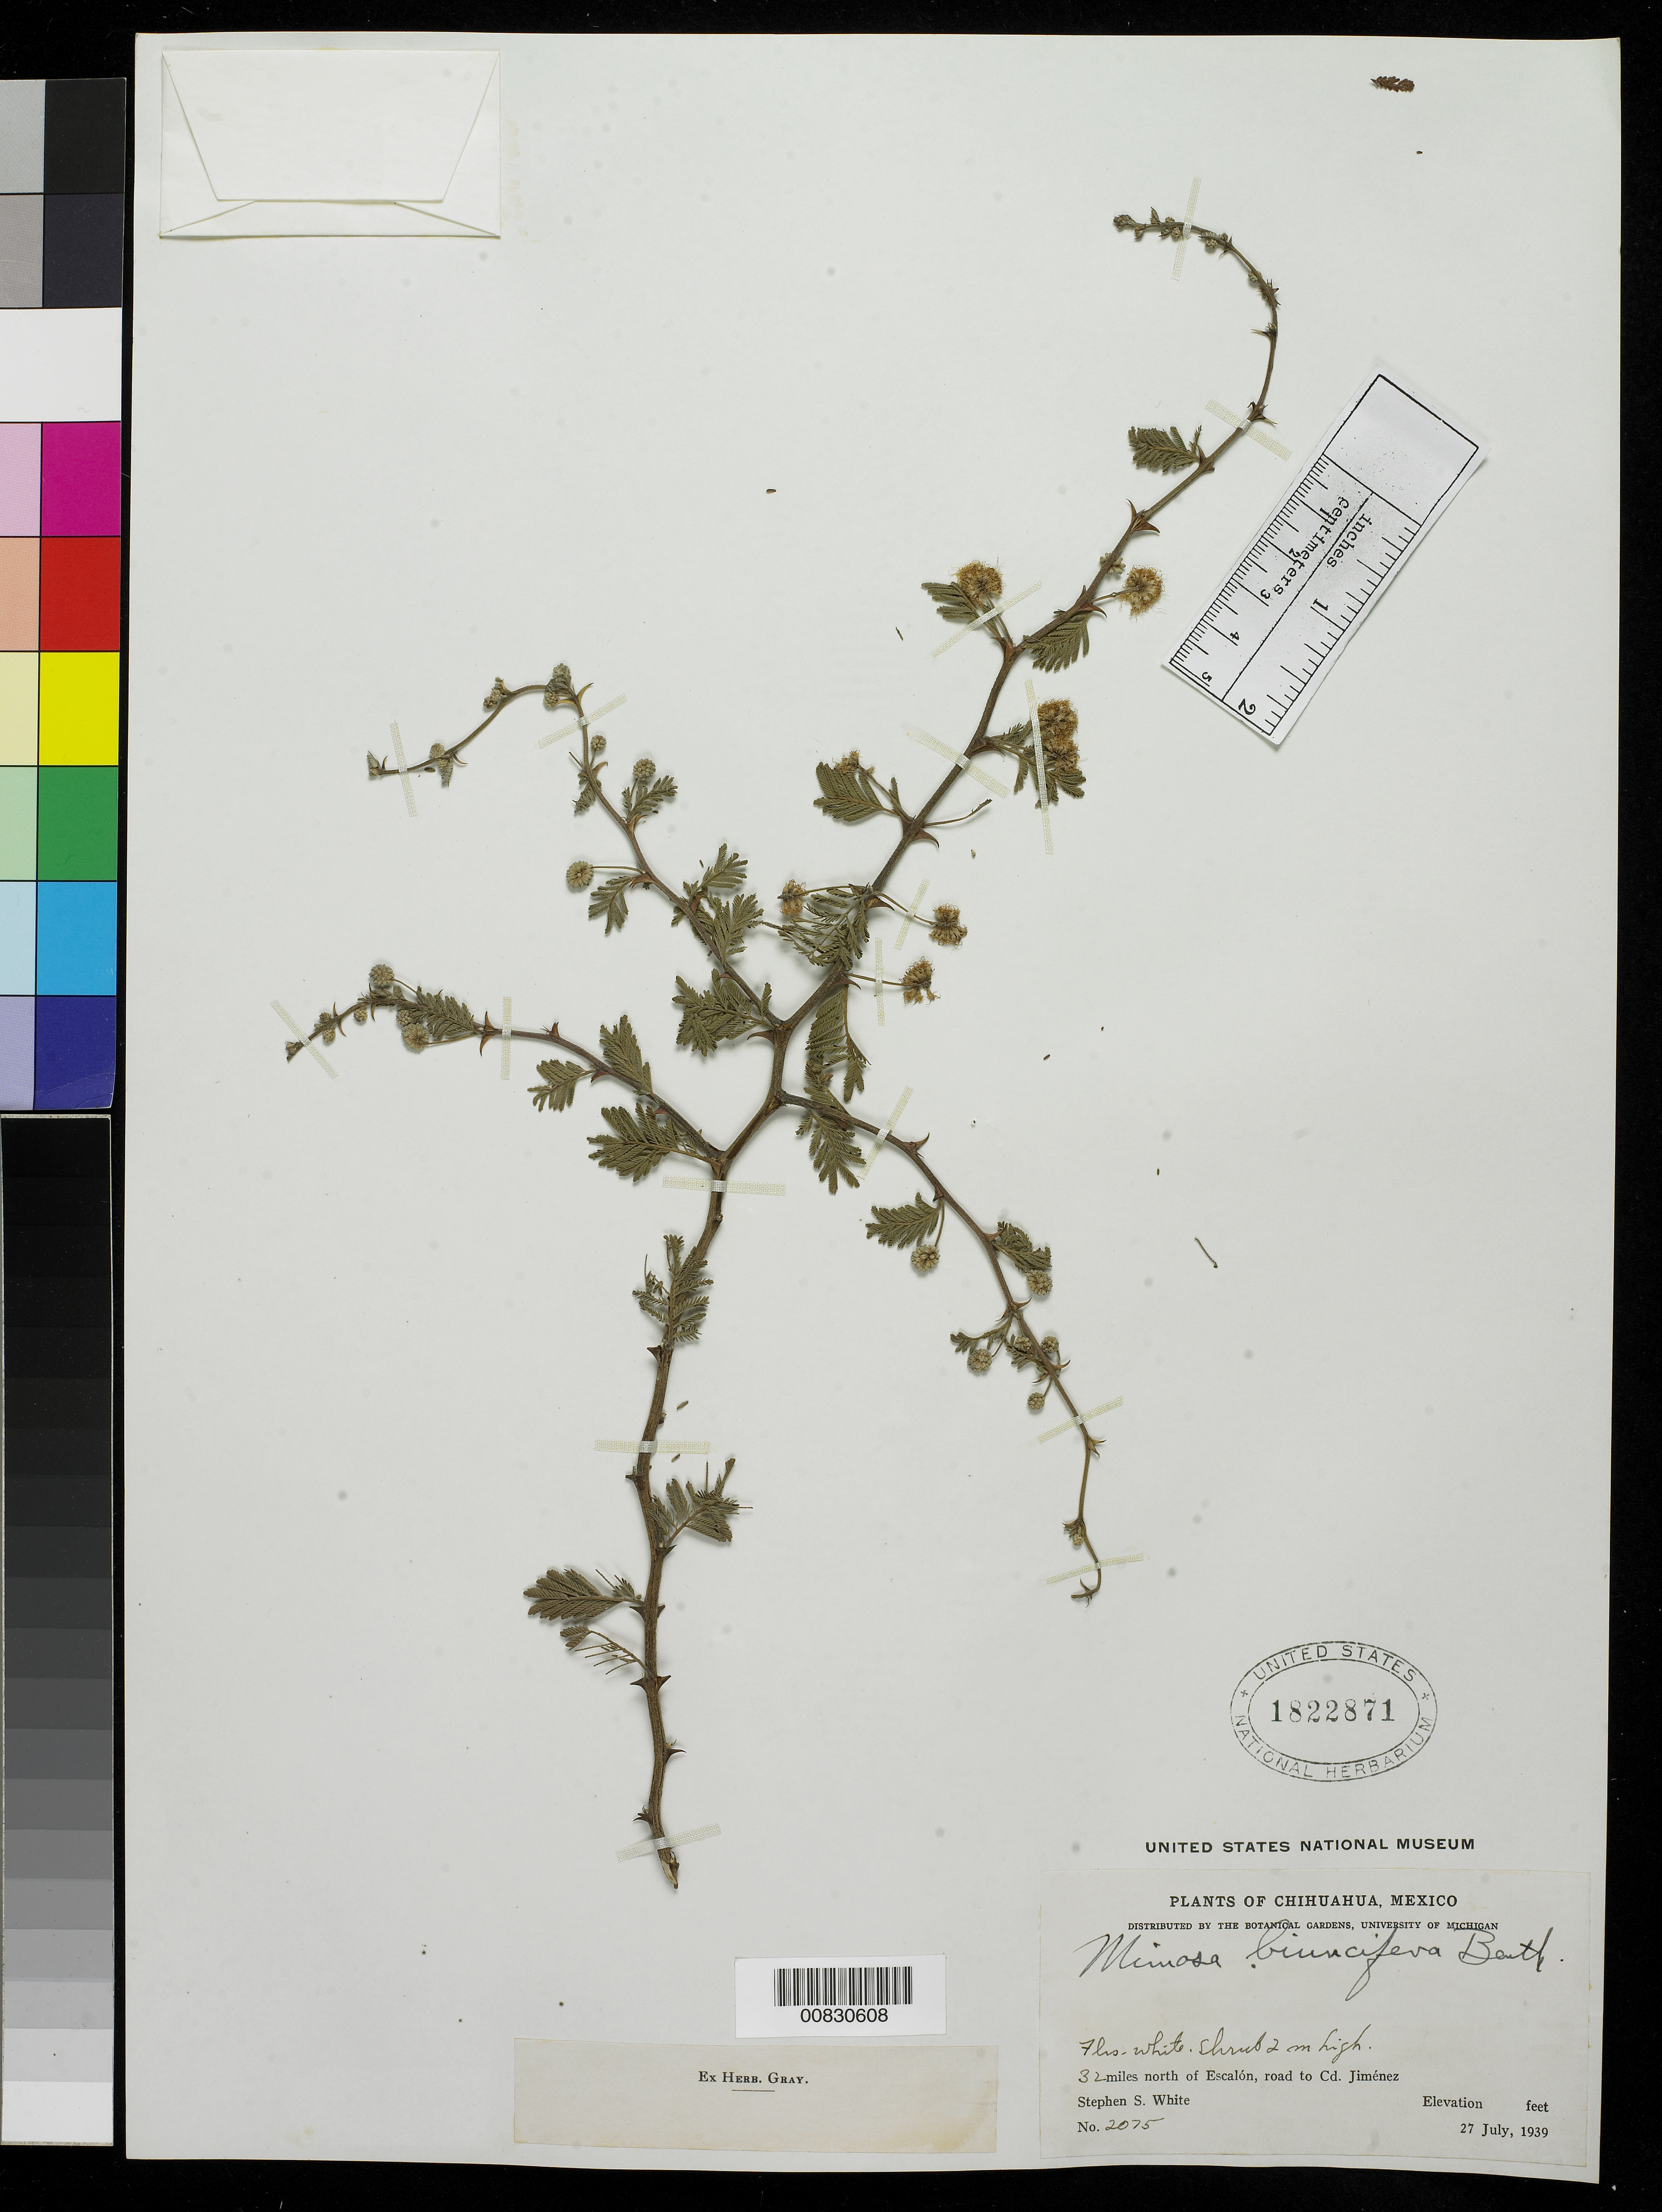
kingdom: Plantae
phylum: Tracheophyta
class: Magnoliopsida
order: Fabales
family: Fabaceae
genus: Mimosa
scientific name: Mimosa biuncifera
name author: Benth.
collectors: S. S. White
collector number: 2075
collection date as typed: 27 Jul 1939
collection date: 1939-07-27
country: Mexico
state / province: Chihuahua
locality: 32 miles north of Escalón, road to Cd. Jiménez.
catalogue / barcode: US 1822871